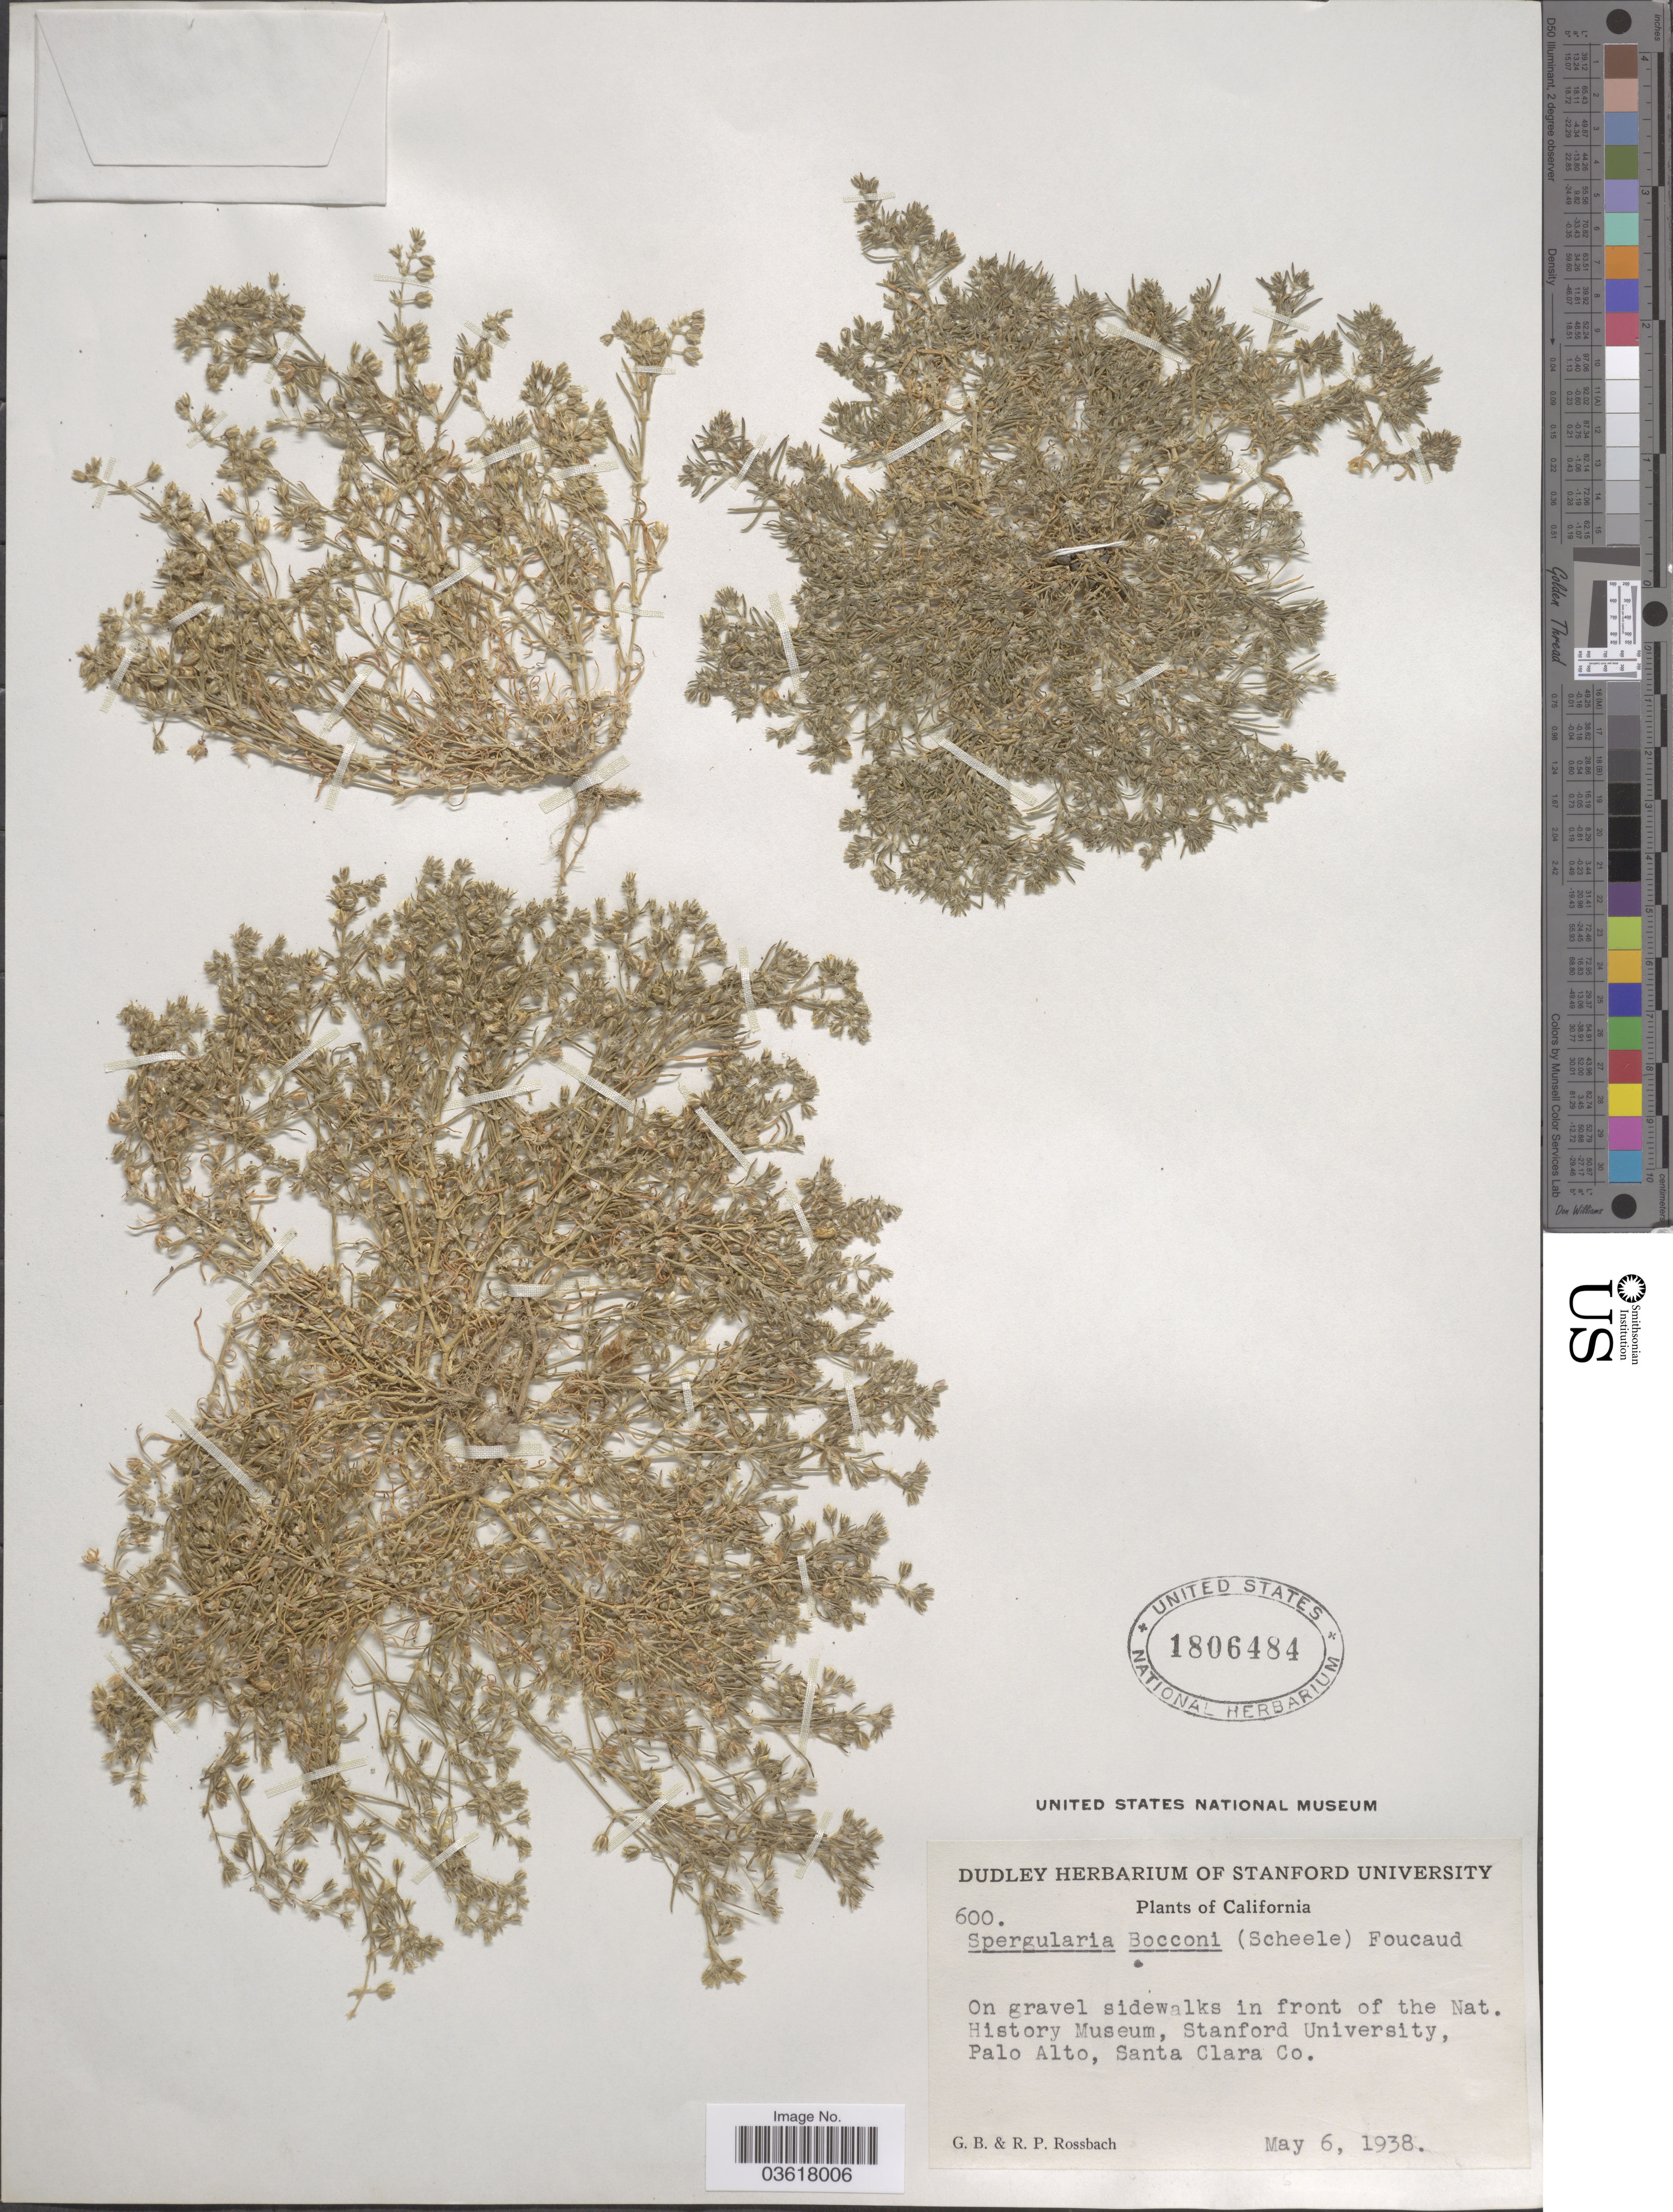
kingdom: Plantae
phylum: Tracheophyta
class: Magnoliopsida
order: Caryophyllales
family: Caryophyllaceae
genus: Spergularia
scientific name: Spergularia bocconi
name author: Foucaud ex Merino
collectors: G. Rossbach & R. P. Rossbach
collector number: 600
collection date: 1938-05-06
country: United States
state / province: California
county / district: Santa Clara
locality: On gravel sidewalks in front of the Nat. History Museum, Stanford University, Palo Alto, Santa Clara Co.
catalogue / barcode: US 1806484